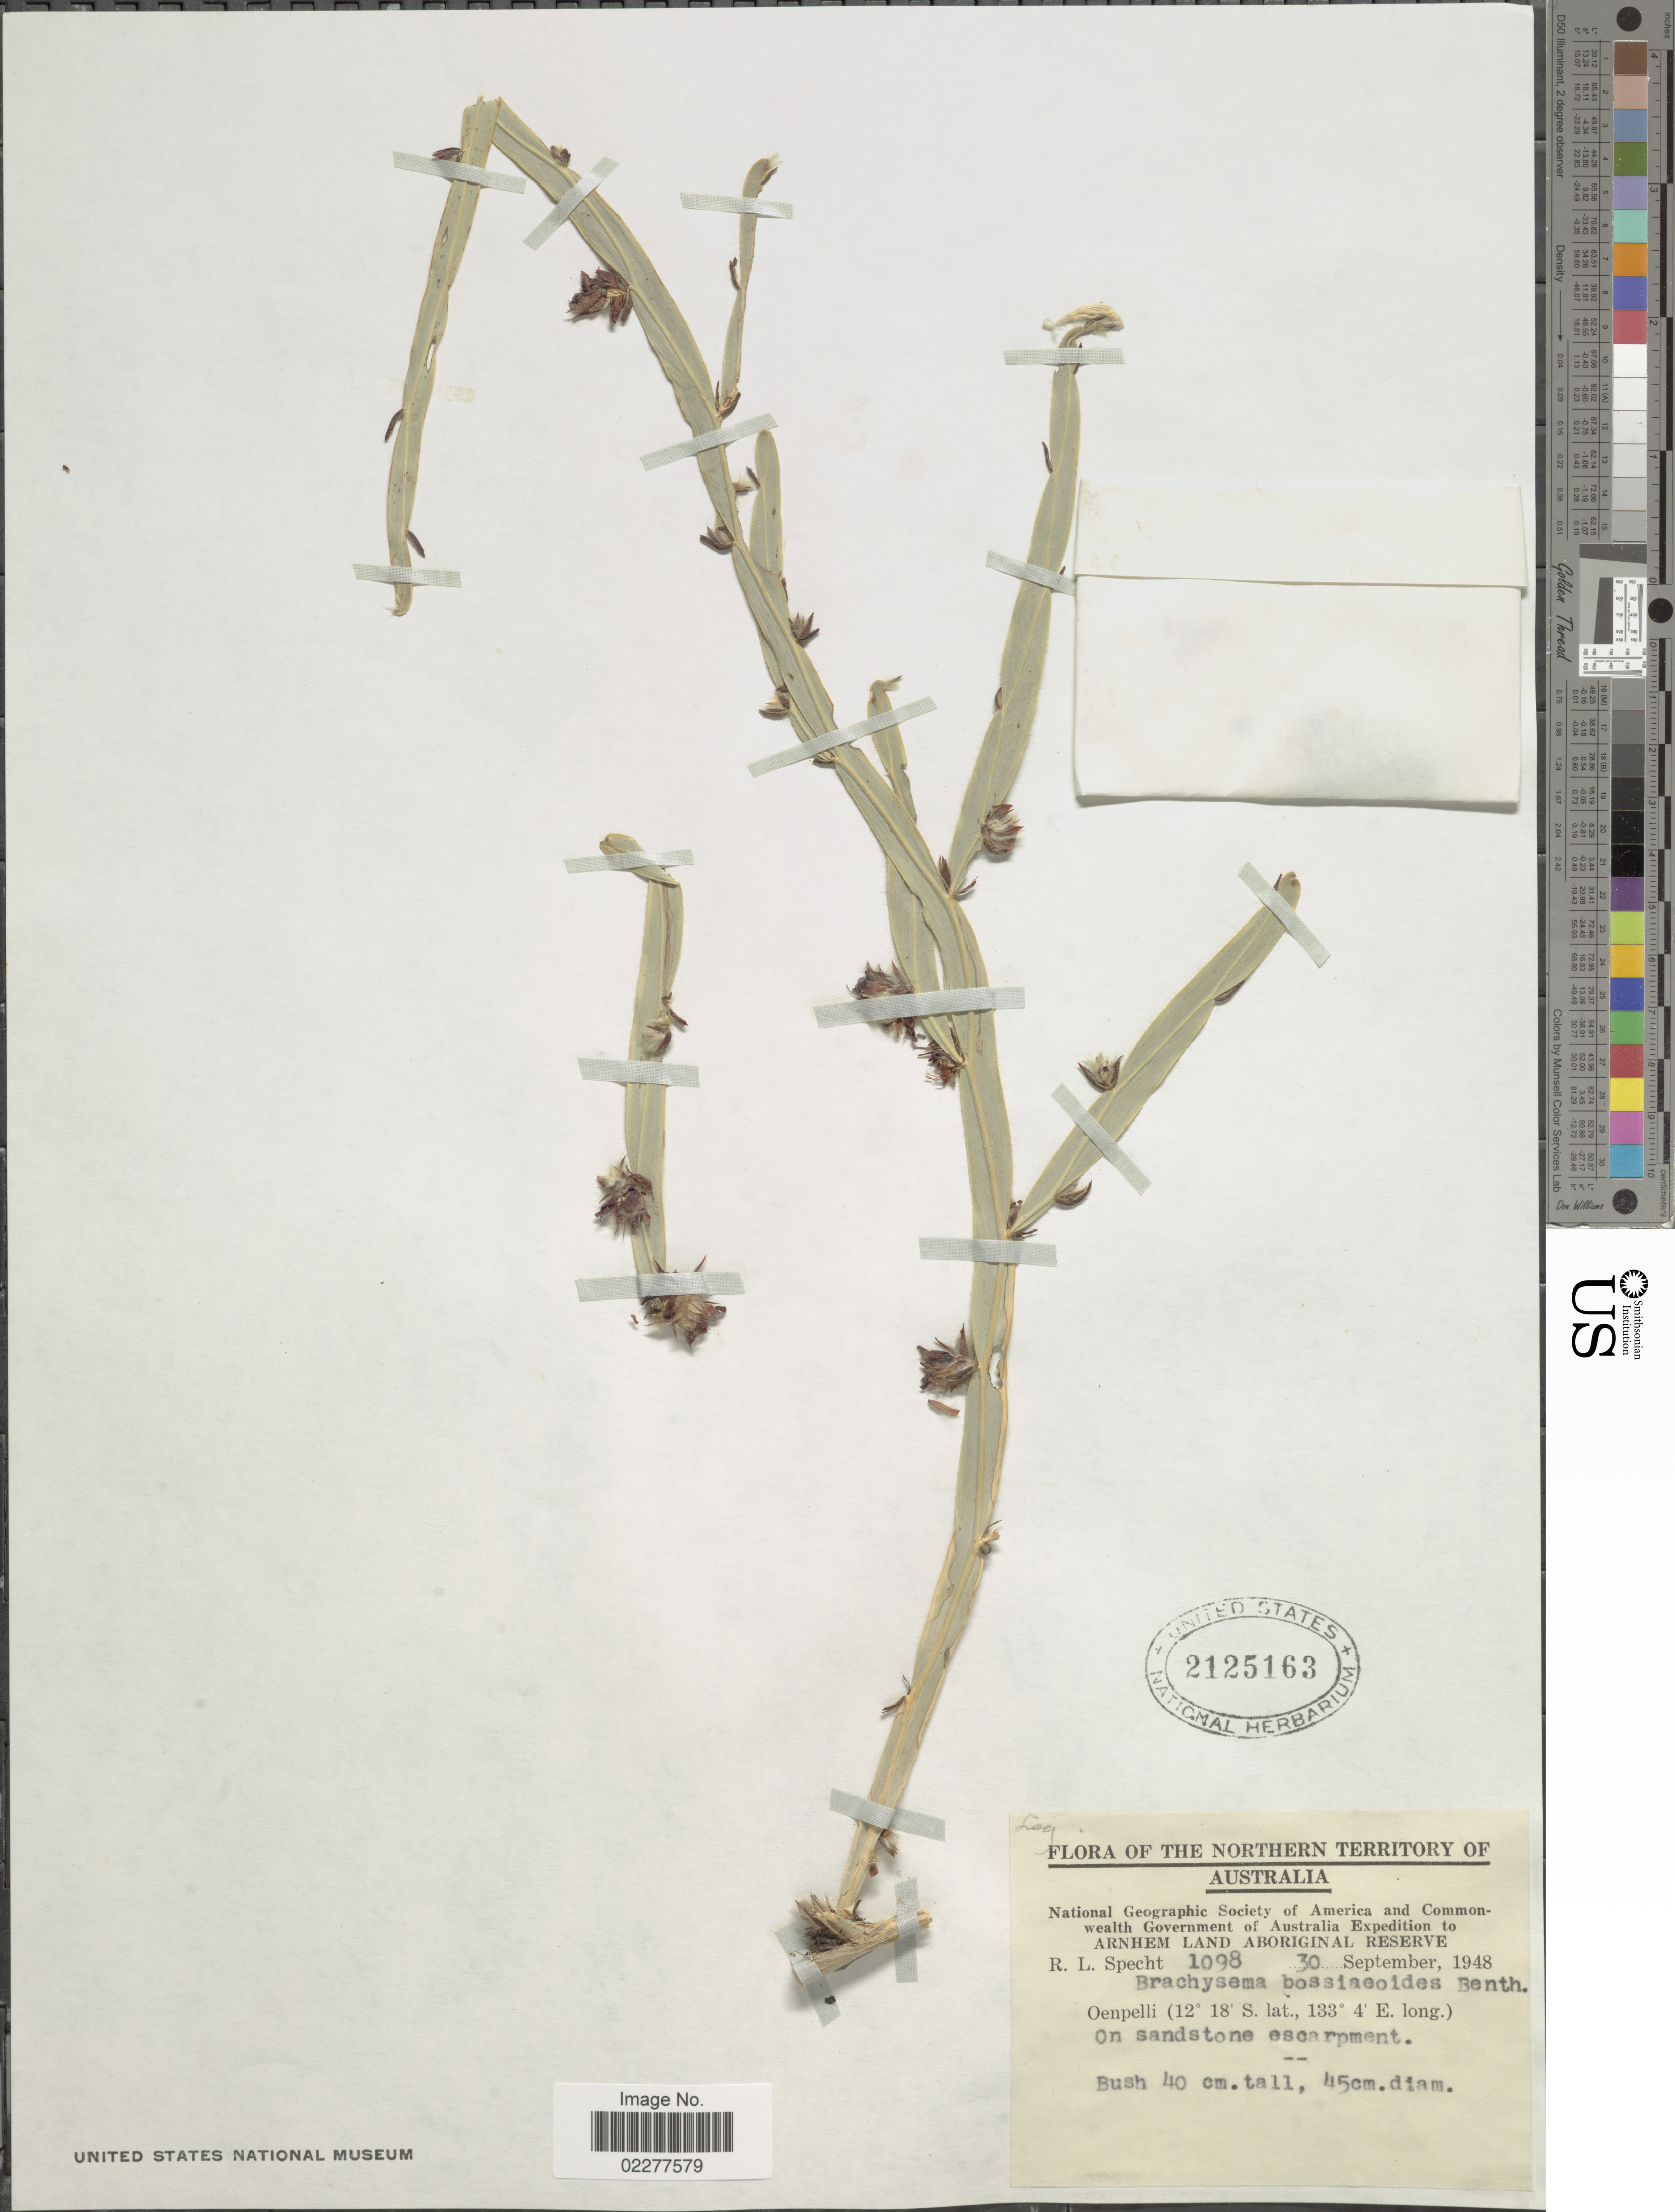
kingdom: Plantae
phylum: Tracheophyta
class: Magnoliopsida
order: Fabales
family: Fabaceae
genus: Leptosema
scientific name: Leptosema bossiaeoides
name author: Benth.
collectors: R. L. Specht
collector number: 1098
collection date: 1948-09-30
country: Australia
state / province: Northern Territory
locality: Oenpelli, On sandstone escarpment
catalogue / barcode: US 2125163